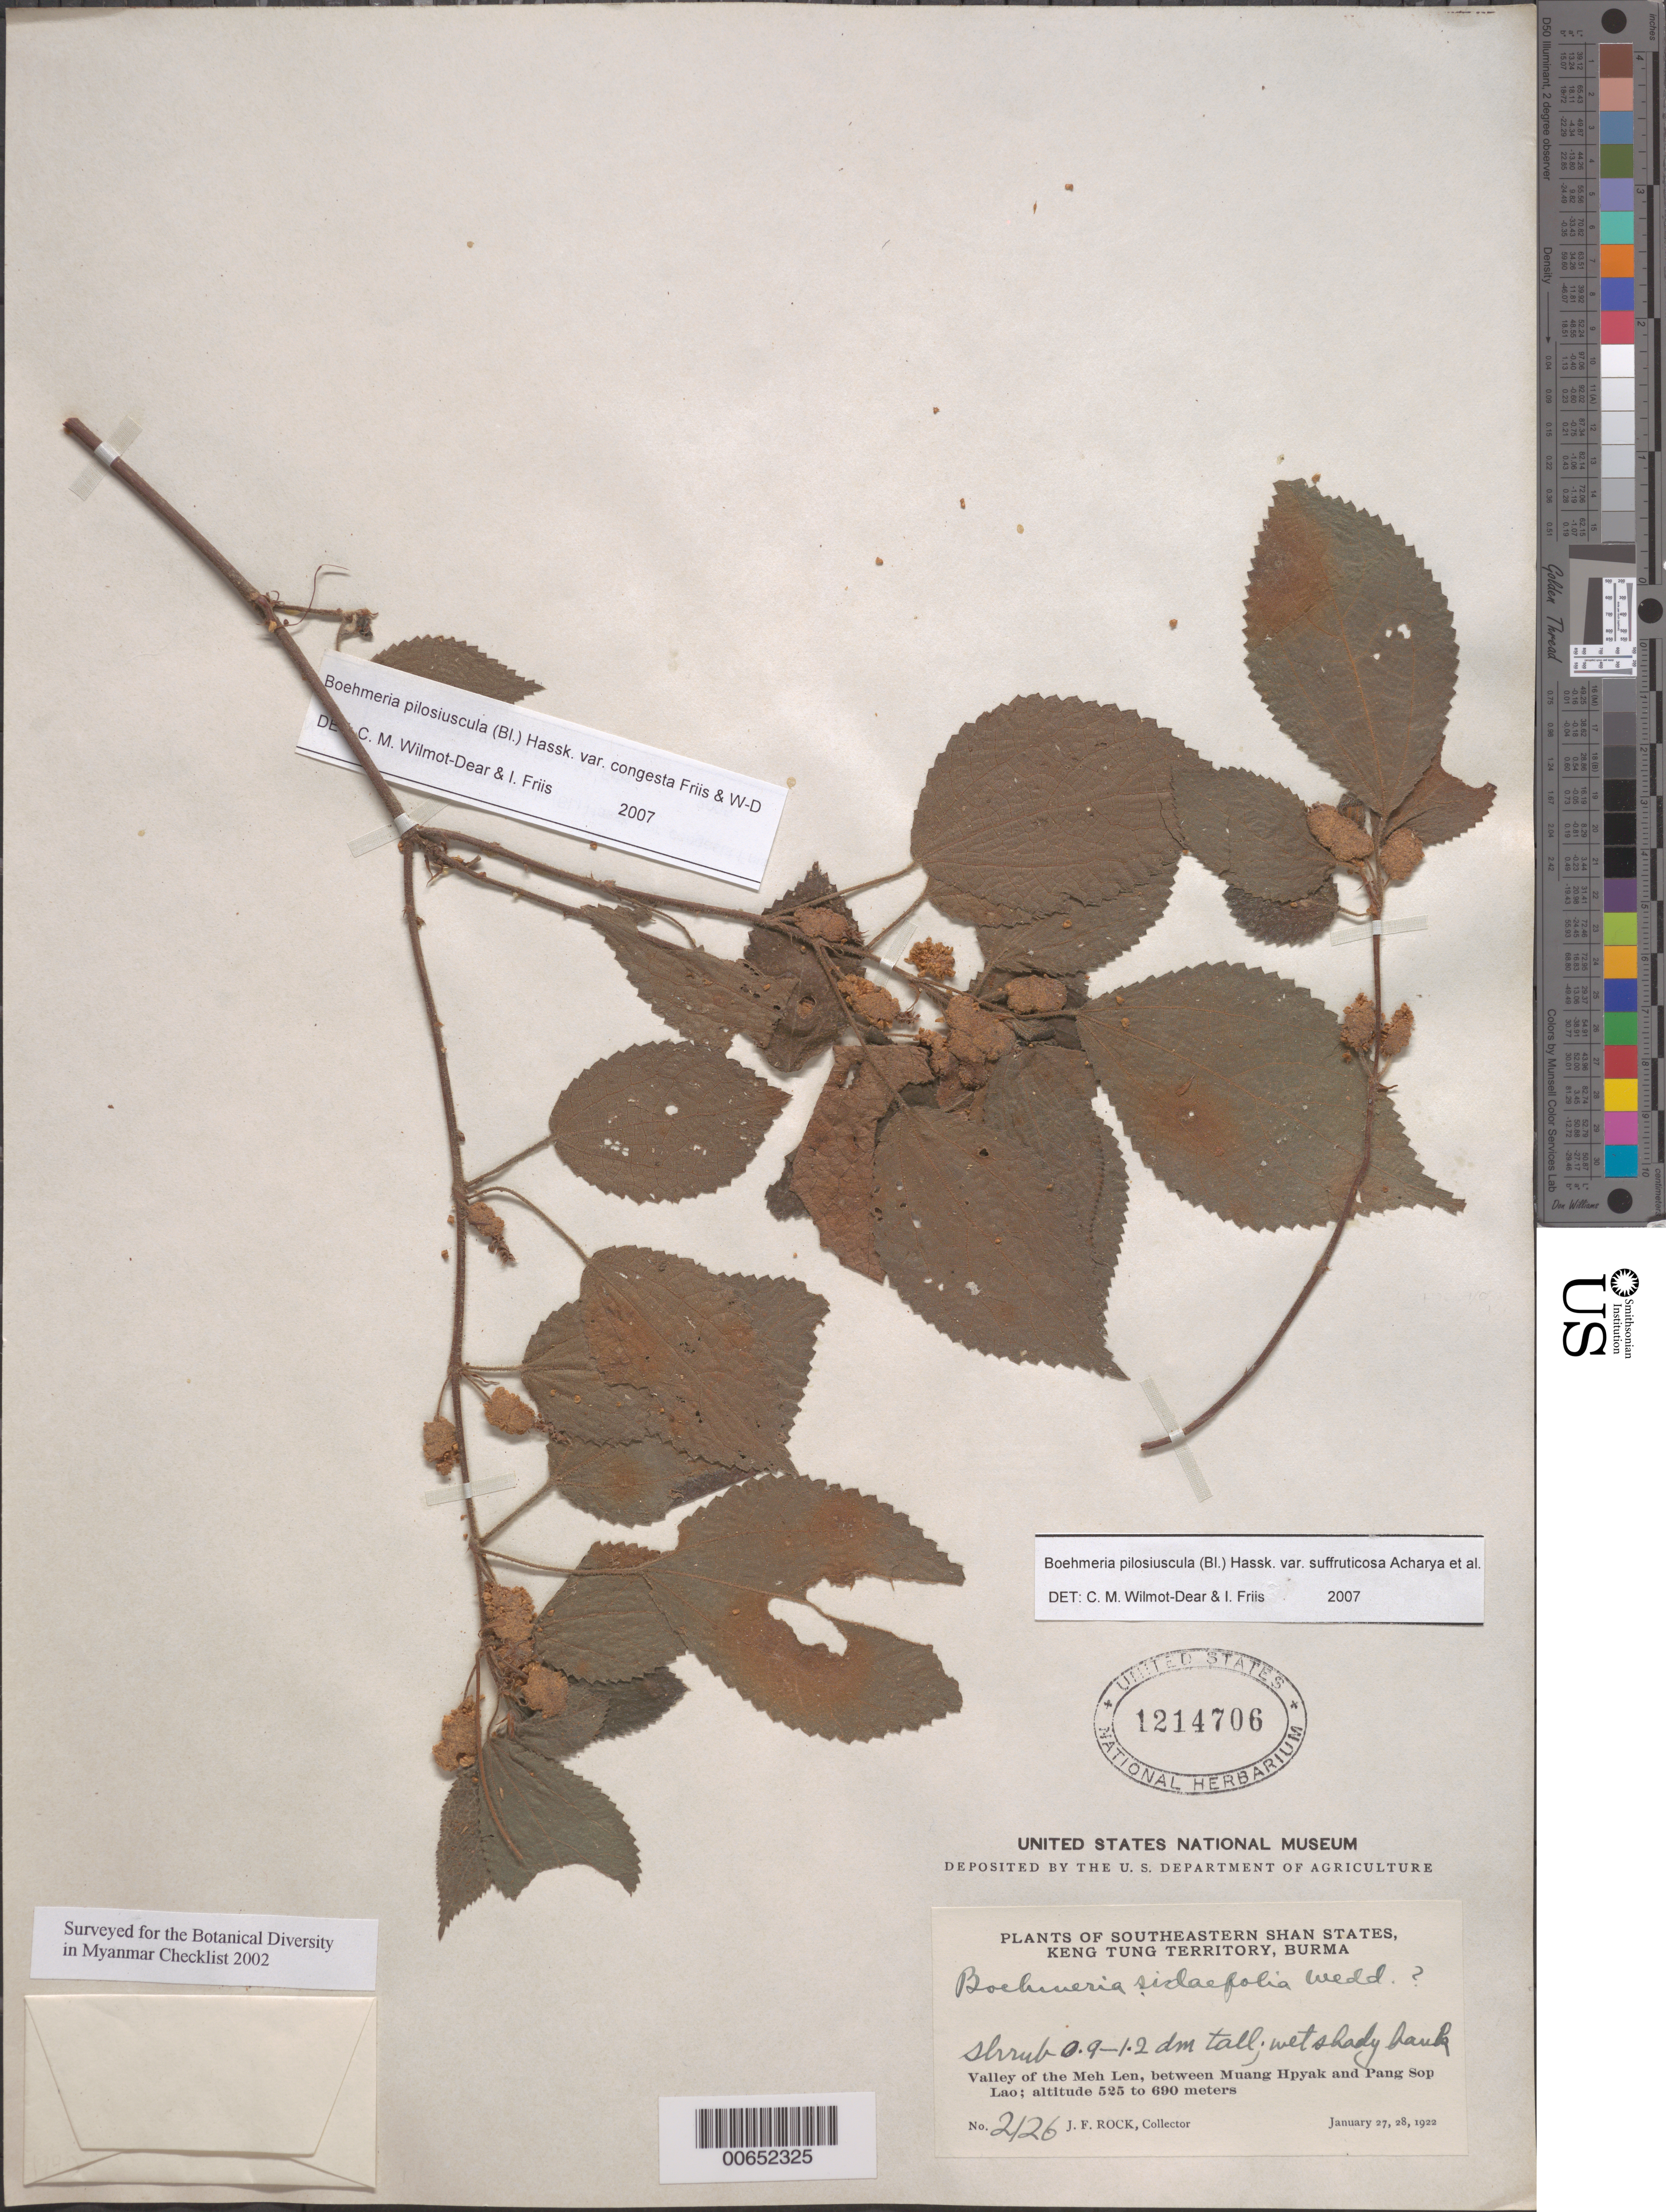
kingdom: Plantae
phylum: Tracheophyta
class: Magnoliopsida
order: Rosales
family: Urticaceae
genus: Boehmeria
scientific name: Boehmeria pilosiuscula var. suffruticosa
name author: Acharya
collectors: J. F. Rock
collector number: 2126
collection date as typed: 27 Jan 1922 and 28 Jan 1922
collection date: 1922-01-27,1922-01-28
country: Myanmar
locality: Meh Len, between Muang Hpyak and Pang Sop Lao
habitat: Wet shady bank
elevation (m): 525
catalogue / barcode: US 1214706